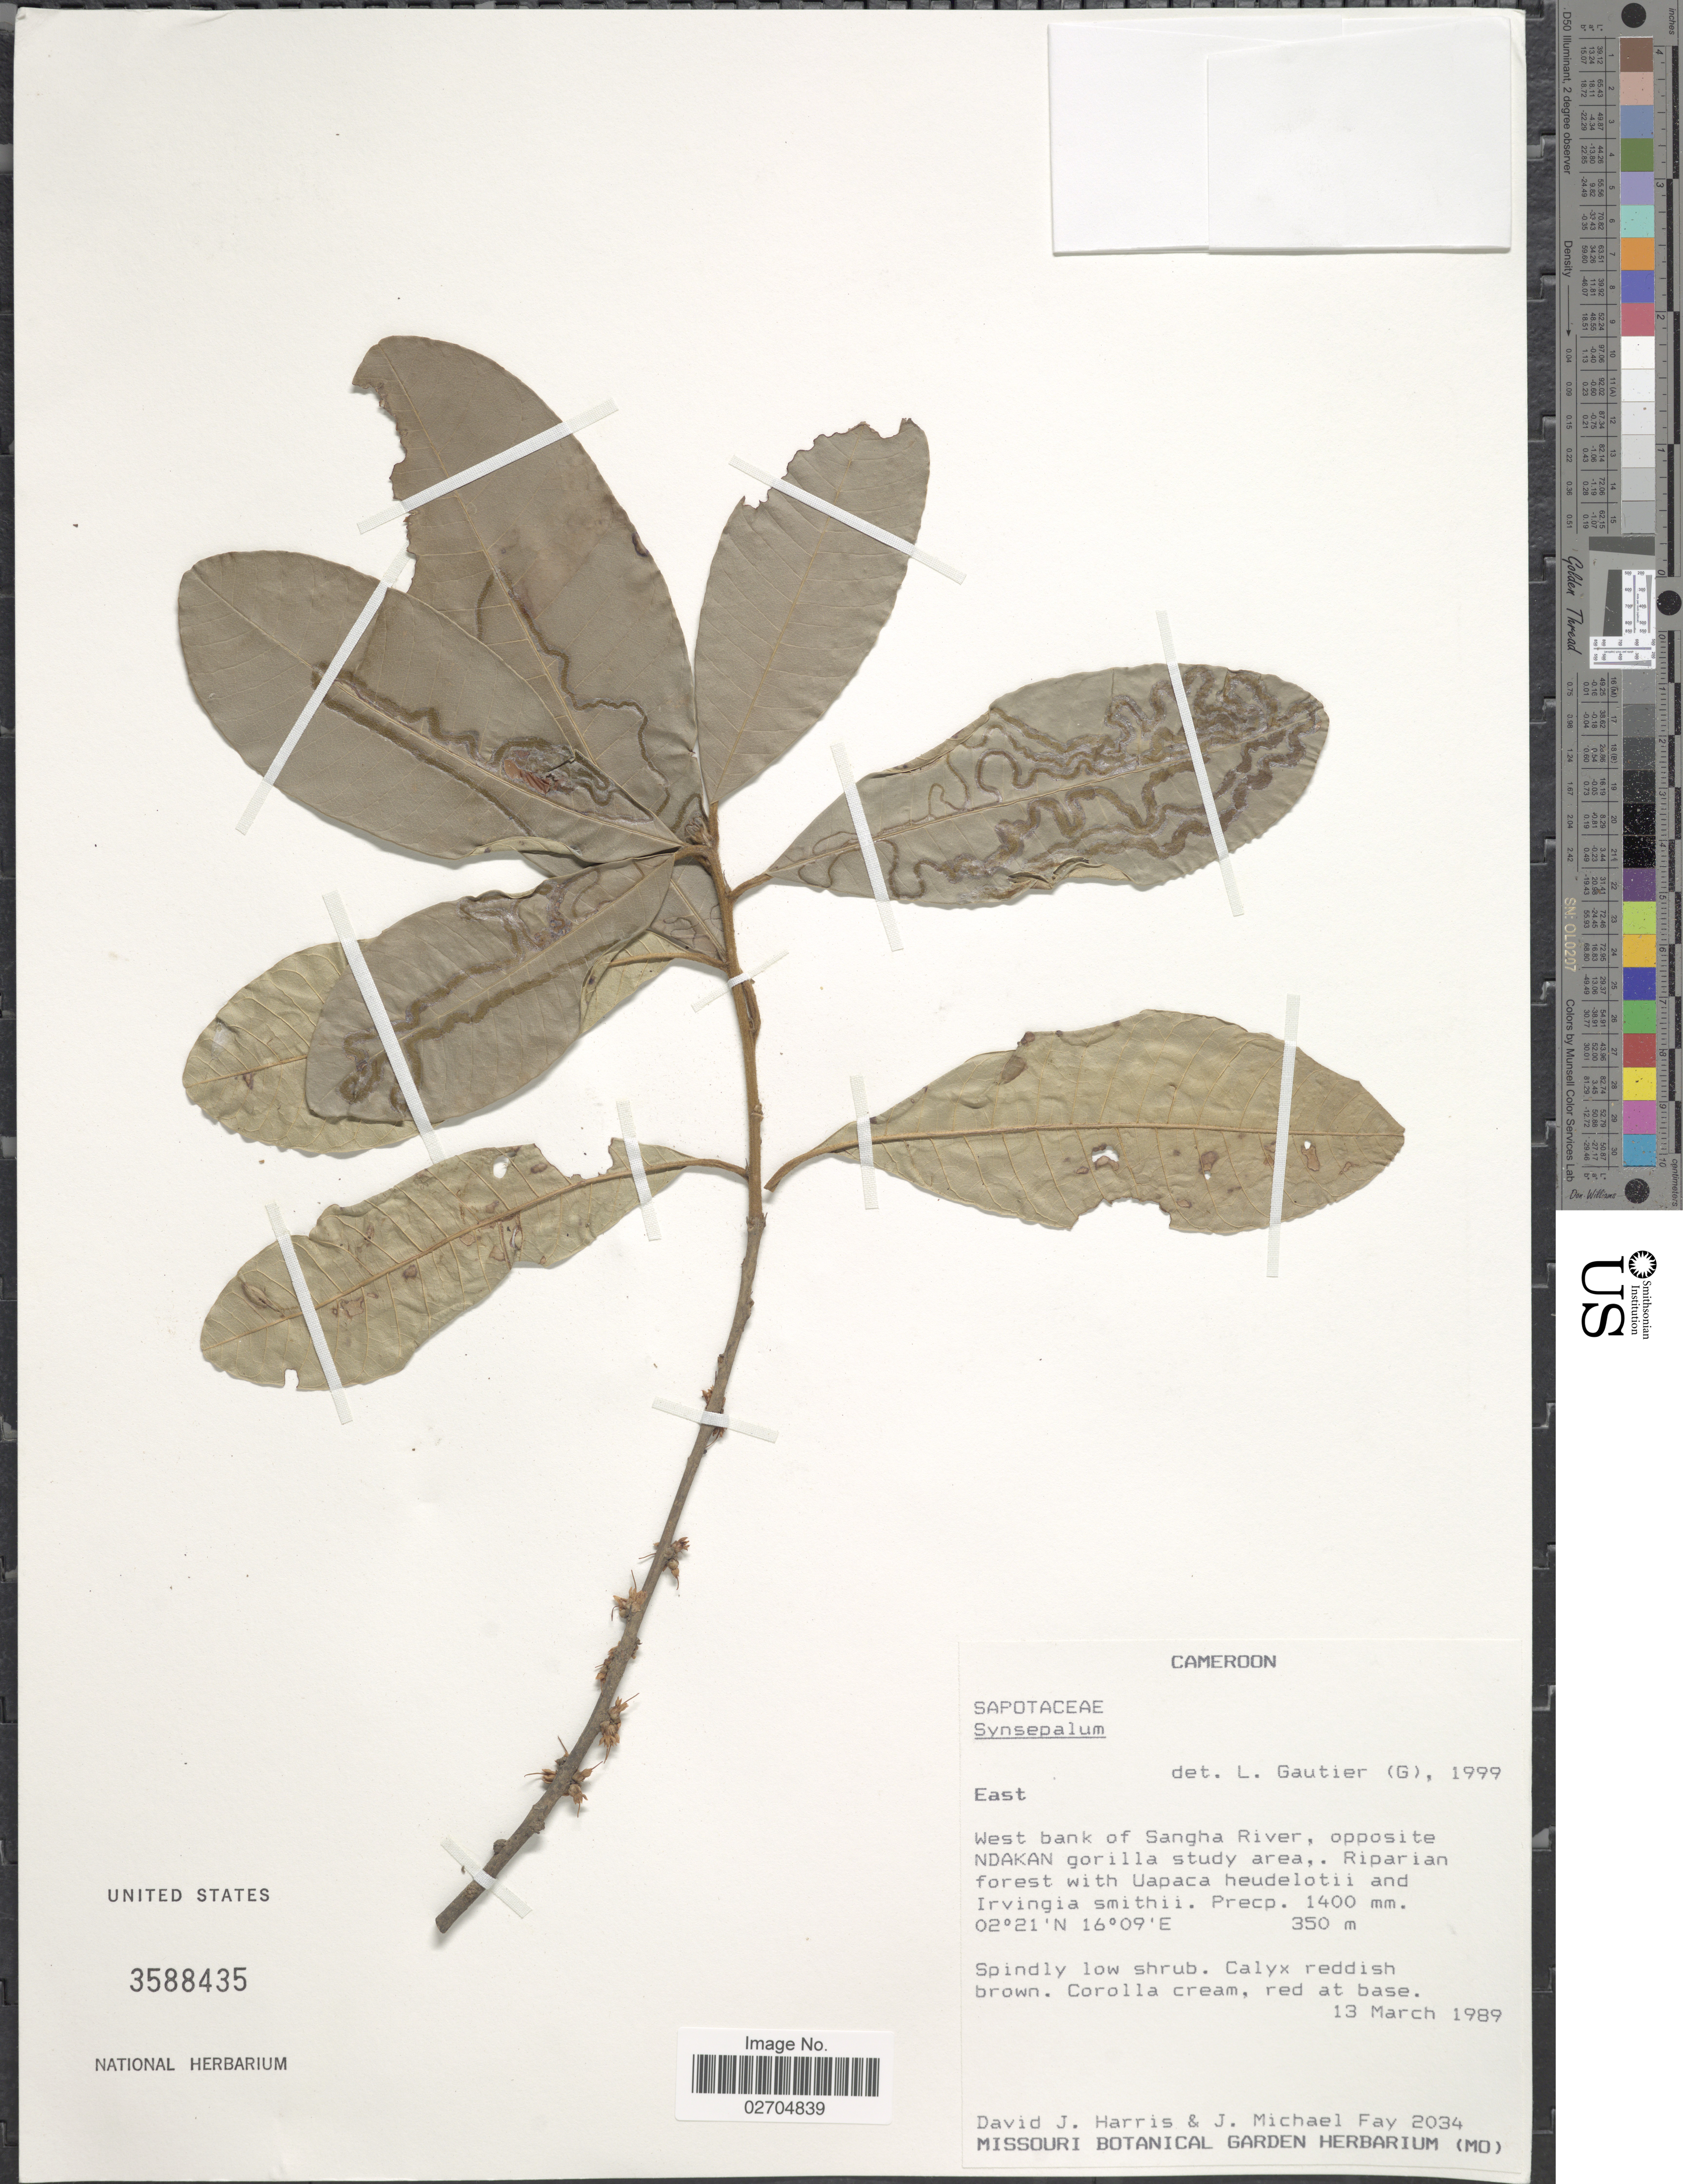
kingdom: Plantae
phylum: Tracheophyta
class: Magnoliopsida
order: Ericales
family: Sapotaceae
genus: Synsepalum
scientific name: Synsepalum sp.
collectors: D. J. Harris & J. M. Fay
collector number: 2034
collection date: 1989-03-13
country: Cameroon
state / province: Est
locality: East. West bank of Sangha River, opposite NDAKAN gorilla study area.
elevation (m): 350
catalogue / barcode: US 3588435